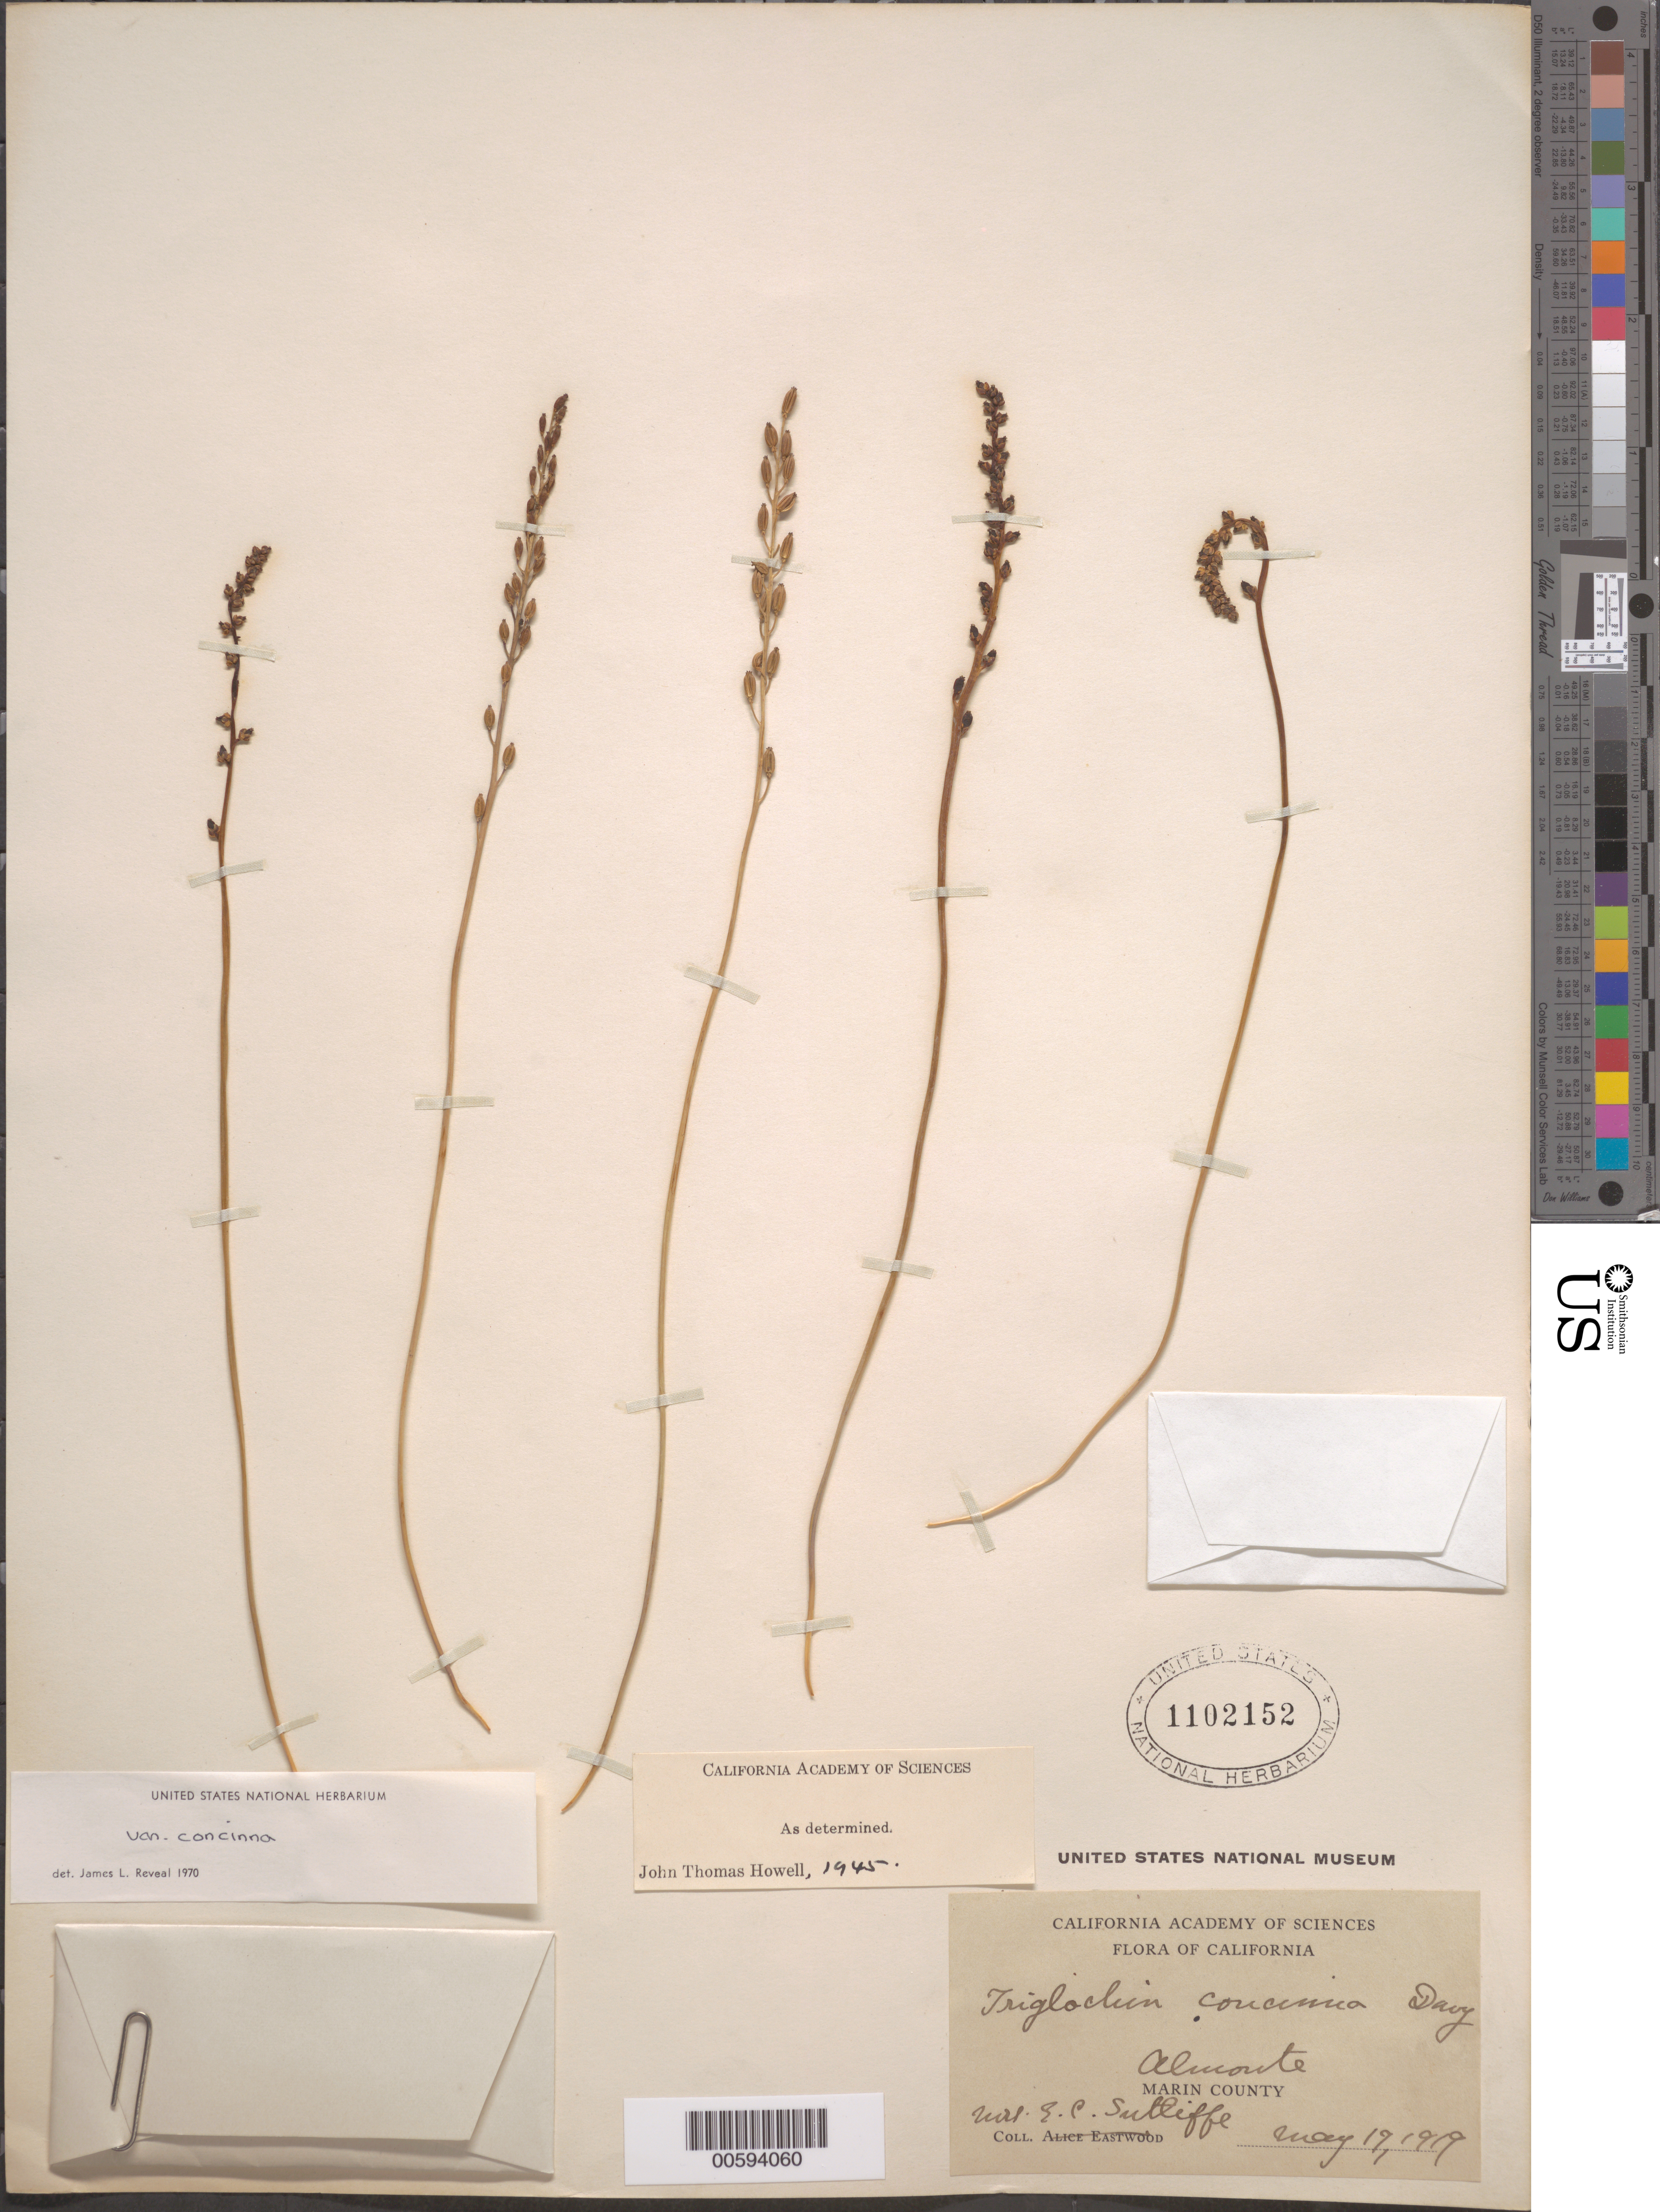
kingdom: Plantae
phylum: Tracheophyta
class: Liliopsida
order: Alismatales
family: Juncaginaceae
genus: Triglochin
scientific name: Triglochin concinna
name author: Davy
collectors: E. Suttiffe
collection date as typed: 19 May 1919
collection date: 1919-05-19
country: United States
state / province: California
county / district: Marin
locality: Almonte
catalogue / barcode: US 1102152